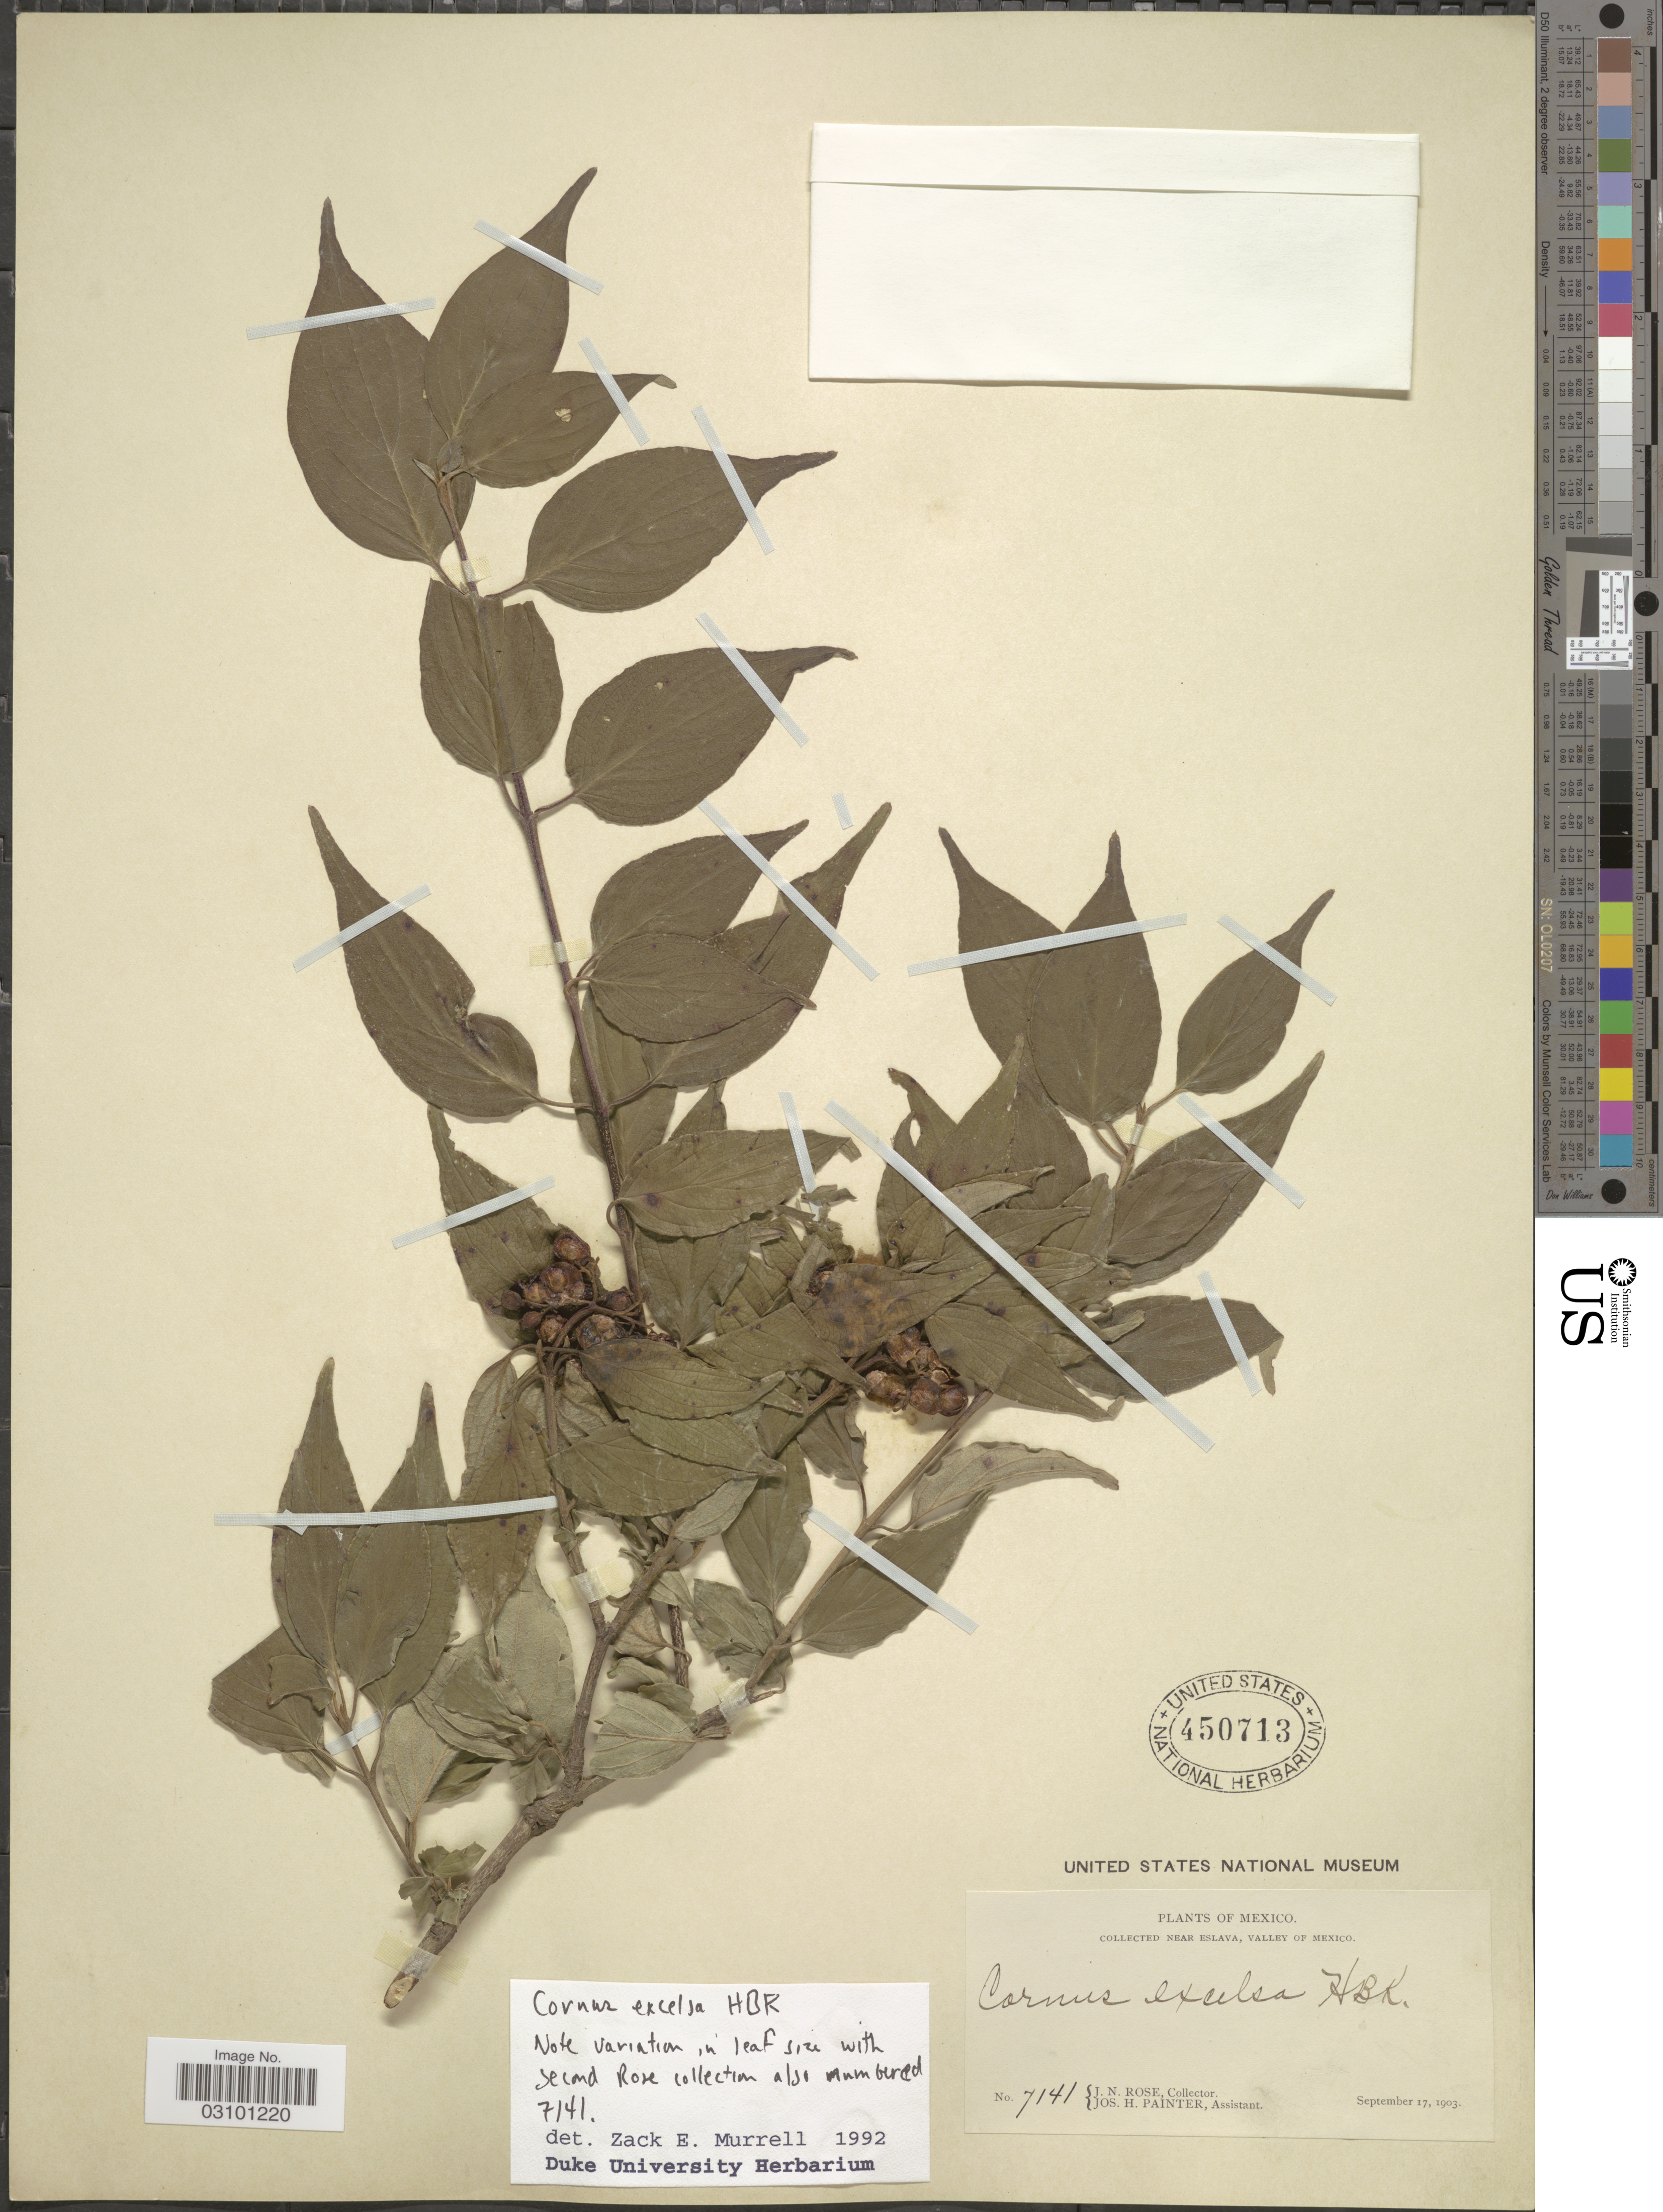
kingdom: Plantae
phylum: Tracheophyta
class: Magnoliopsida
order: Cornales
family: Cornaceae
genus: Cornus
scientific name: Cornus excelsa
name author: Kunth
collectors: J. N. Rose & J. H. Painter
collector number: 7141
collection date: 1903-09-17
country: Mexico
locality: Near Eslava, valley of Mexico.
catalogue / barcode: US 450713